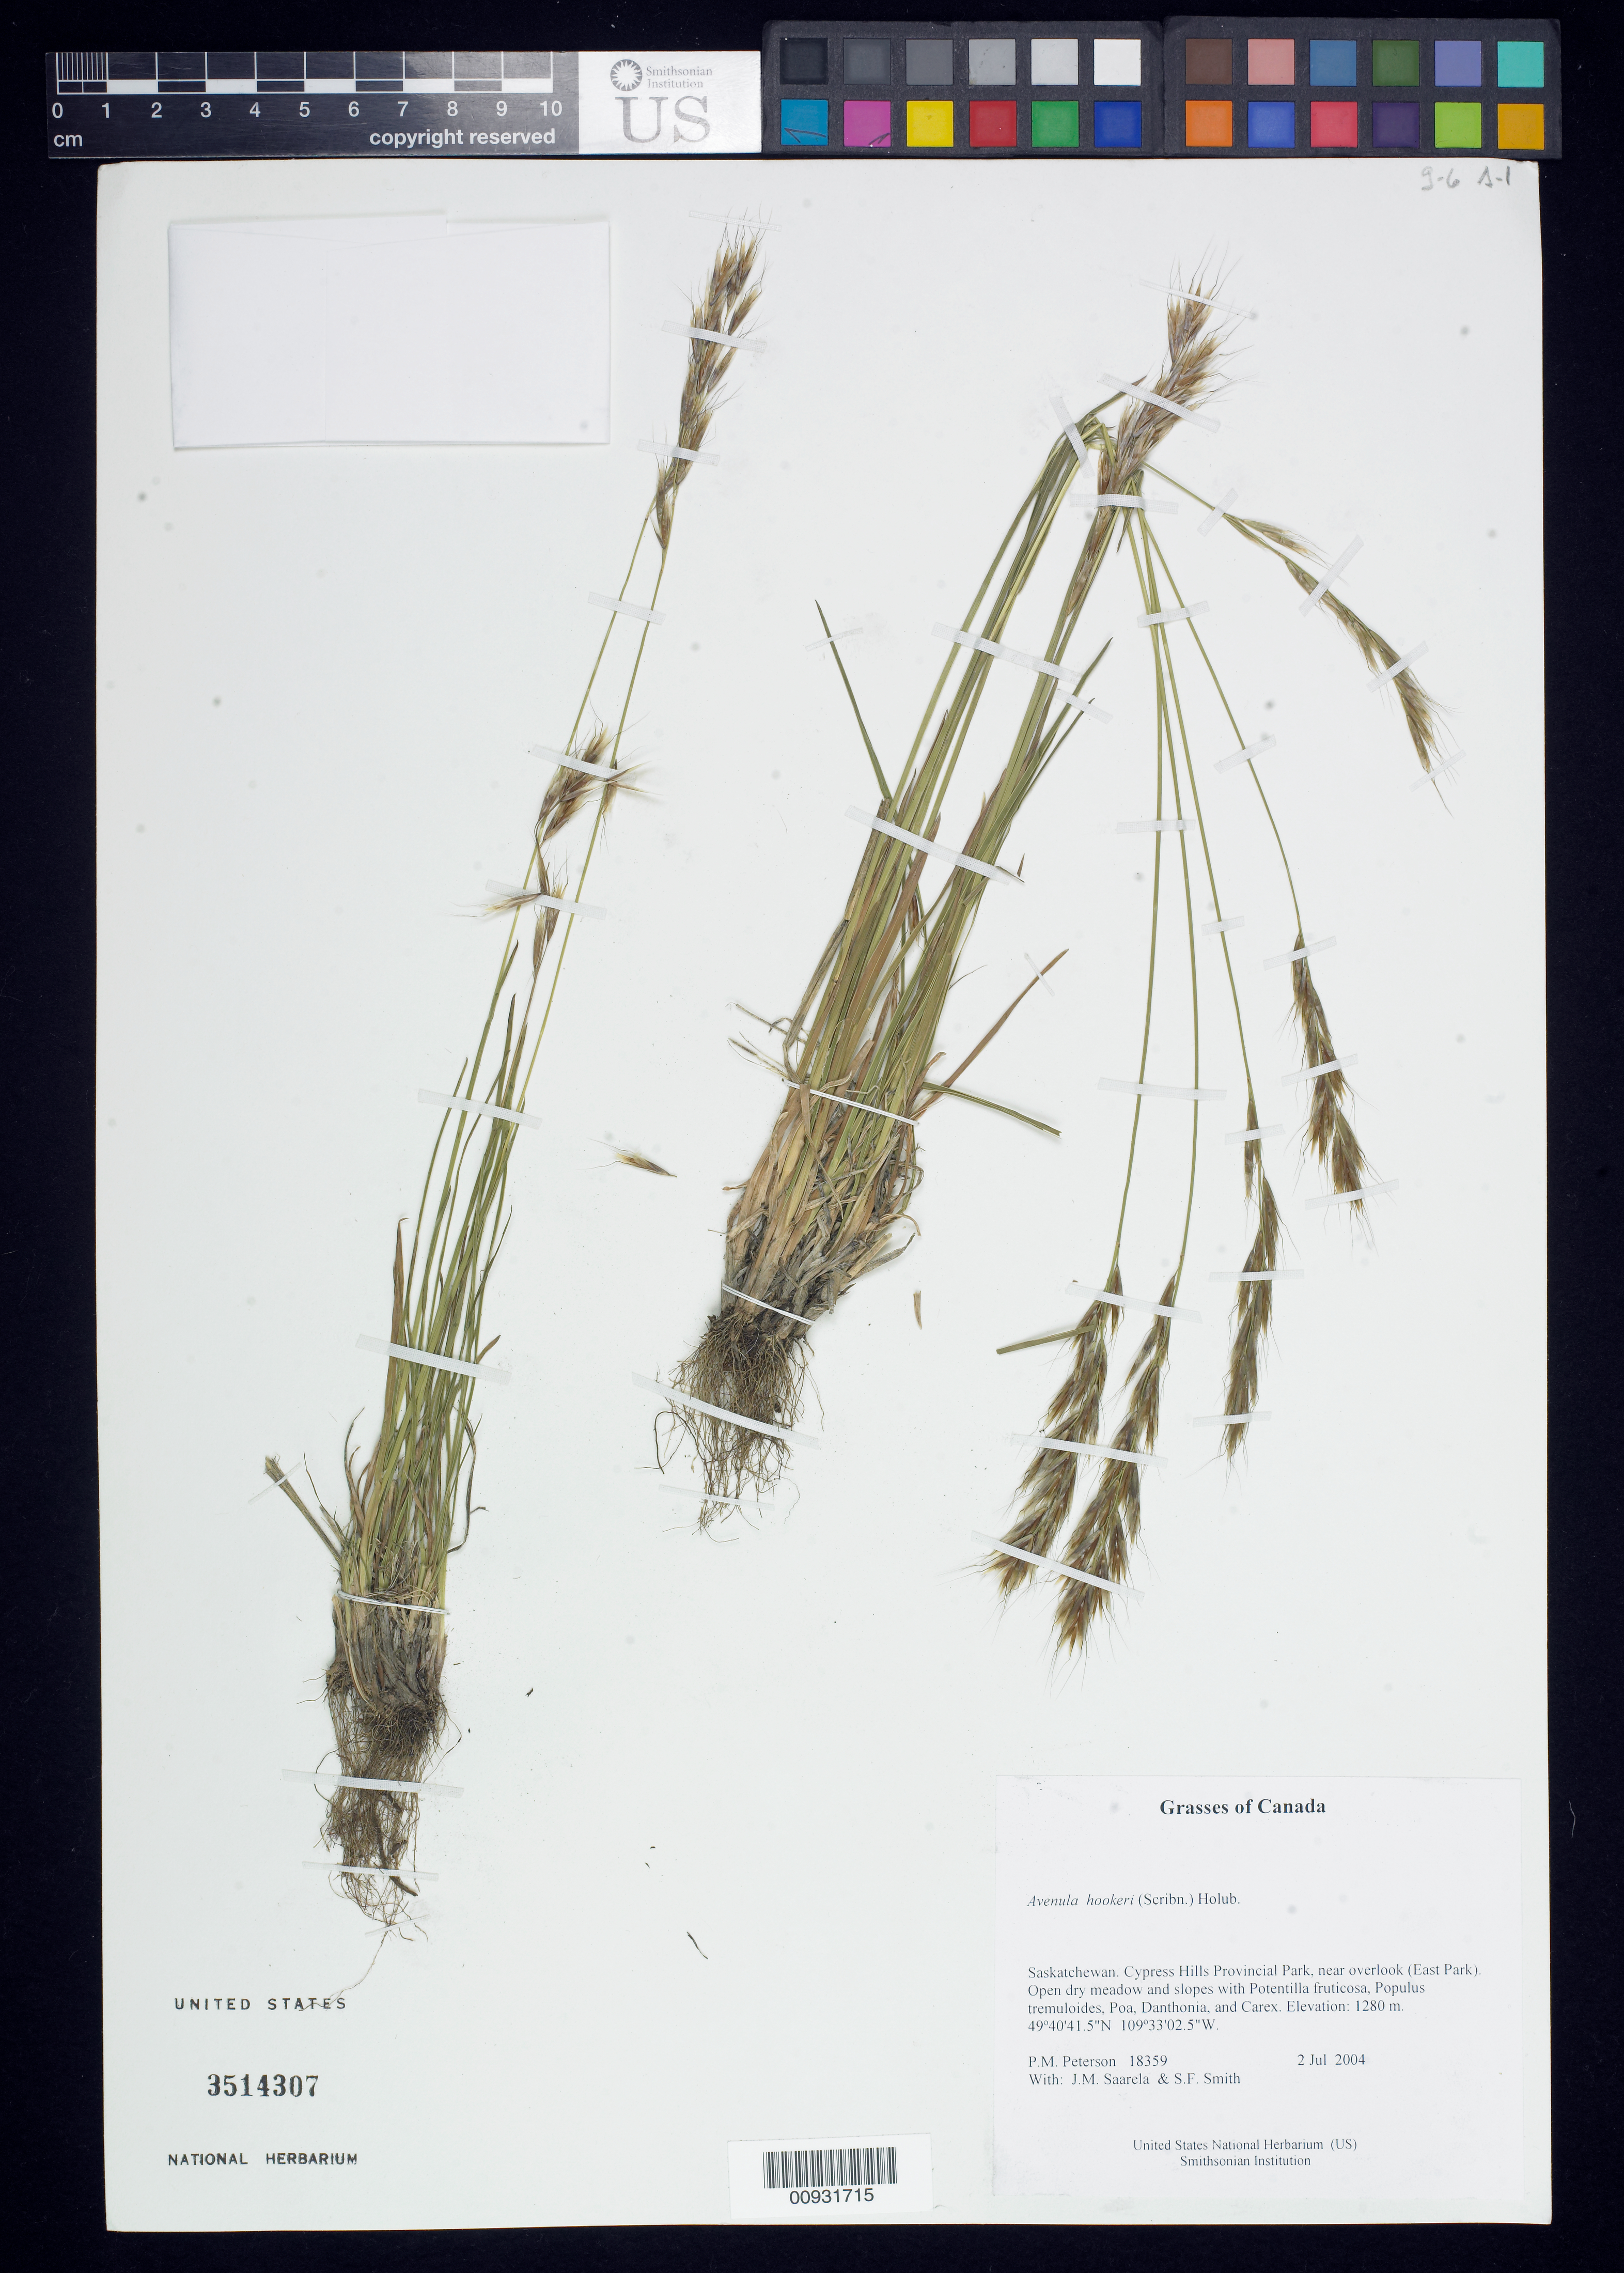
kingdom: Plantae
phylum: Tracheophyta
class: Liliopsida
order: Poales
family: Poaceae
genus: Avenella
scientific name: Avenella hookeri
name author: (Scribn.) Holub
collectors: P. M. Peterson, J. Saarela & S.F. Smith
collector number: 18359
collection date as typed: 02 Jul 2004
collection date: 2004-07-02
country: Canada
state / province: Saskatchewan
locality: Cypress Hills Provincial Park, near overlook (East Park). Open dry meadow and slopes with Potentilla fruticosa, Populus tremuloides, Poa, Danthonia, and Carex.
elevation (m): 1280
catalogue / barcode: US 3514307